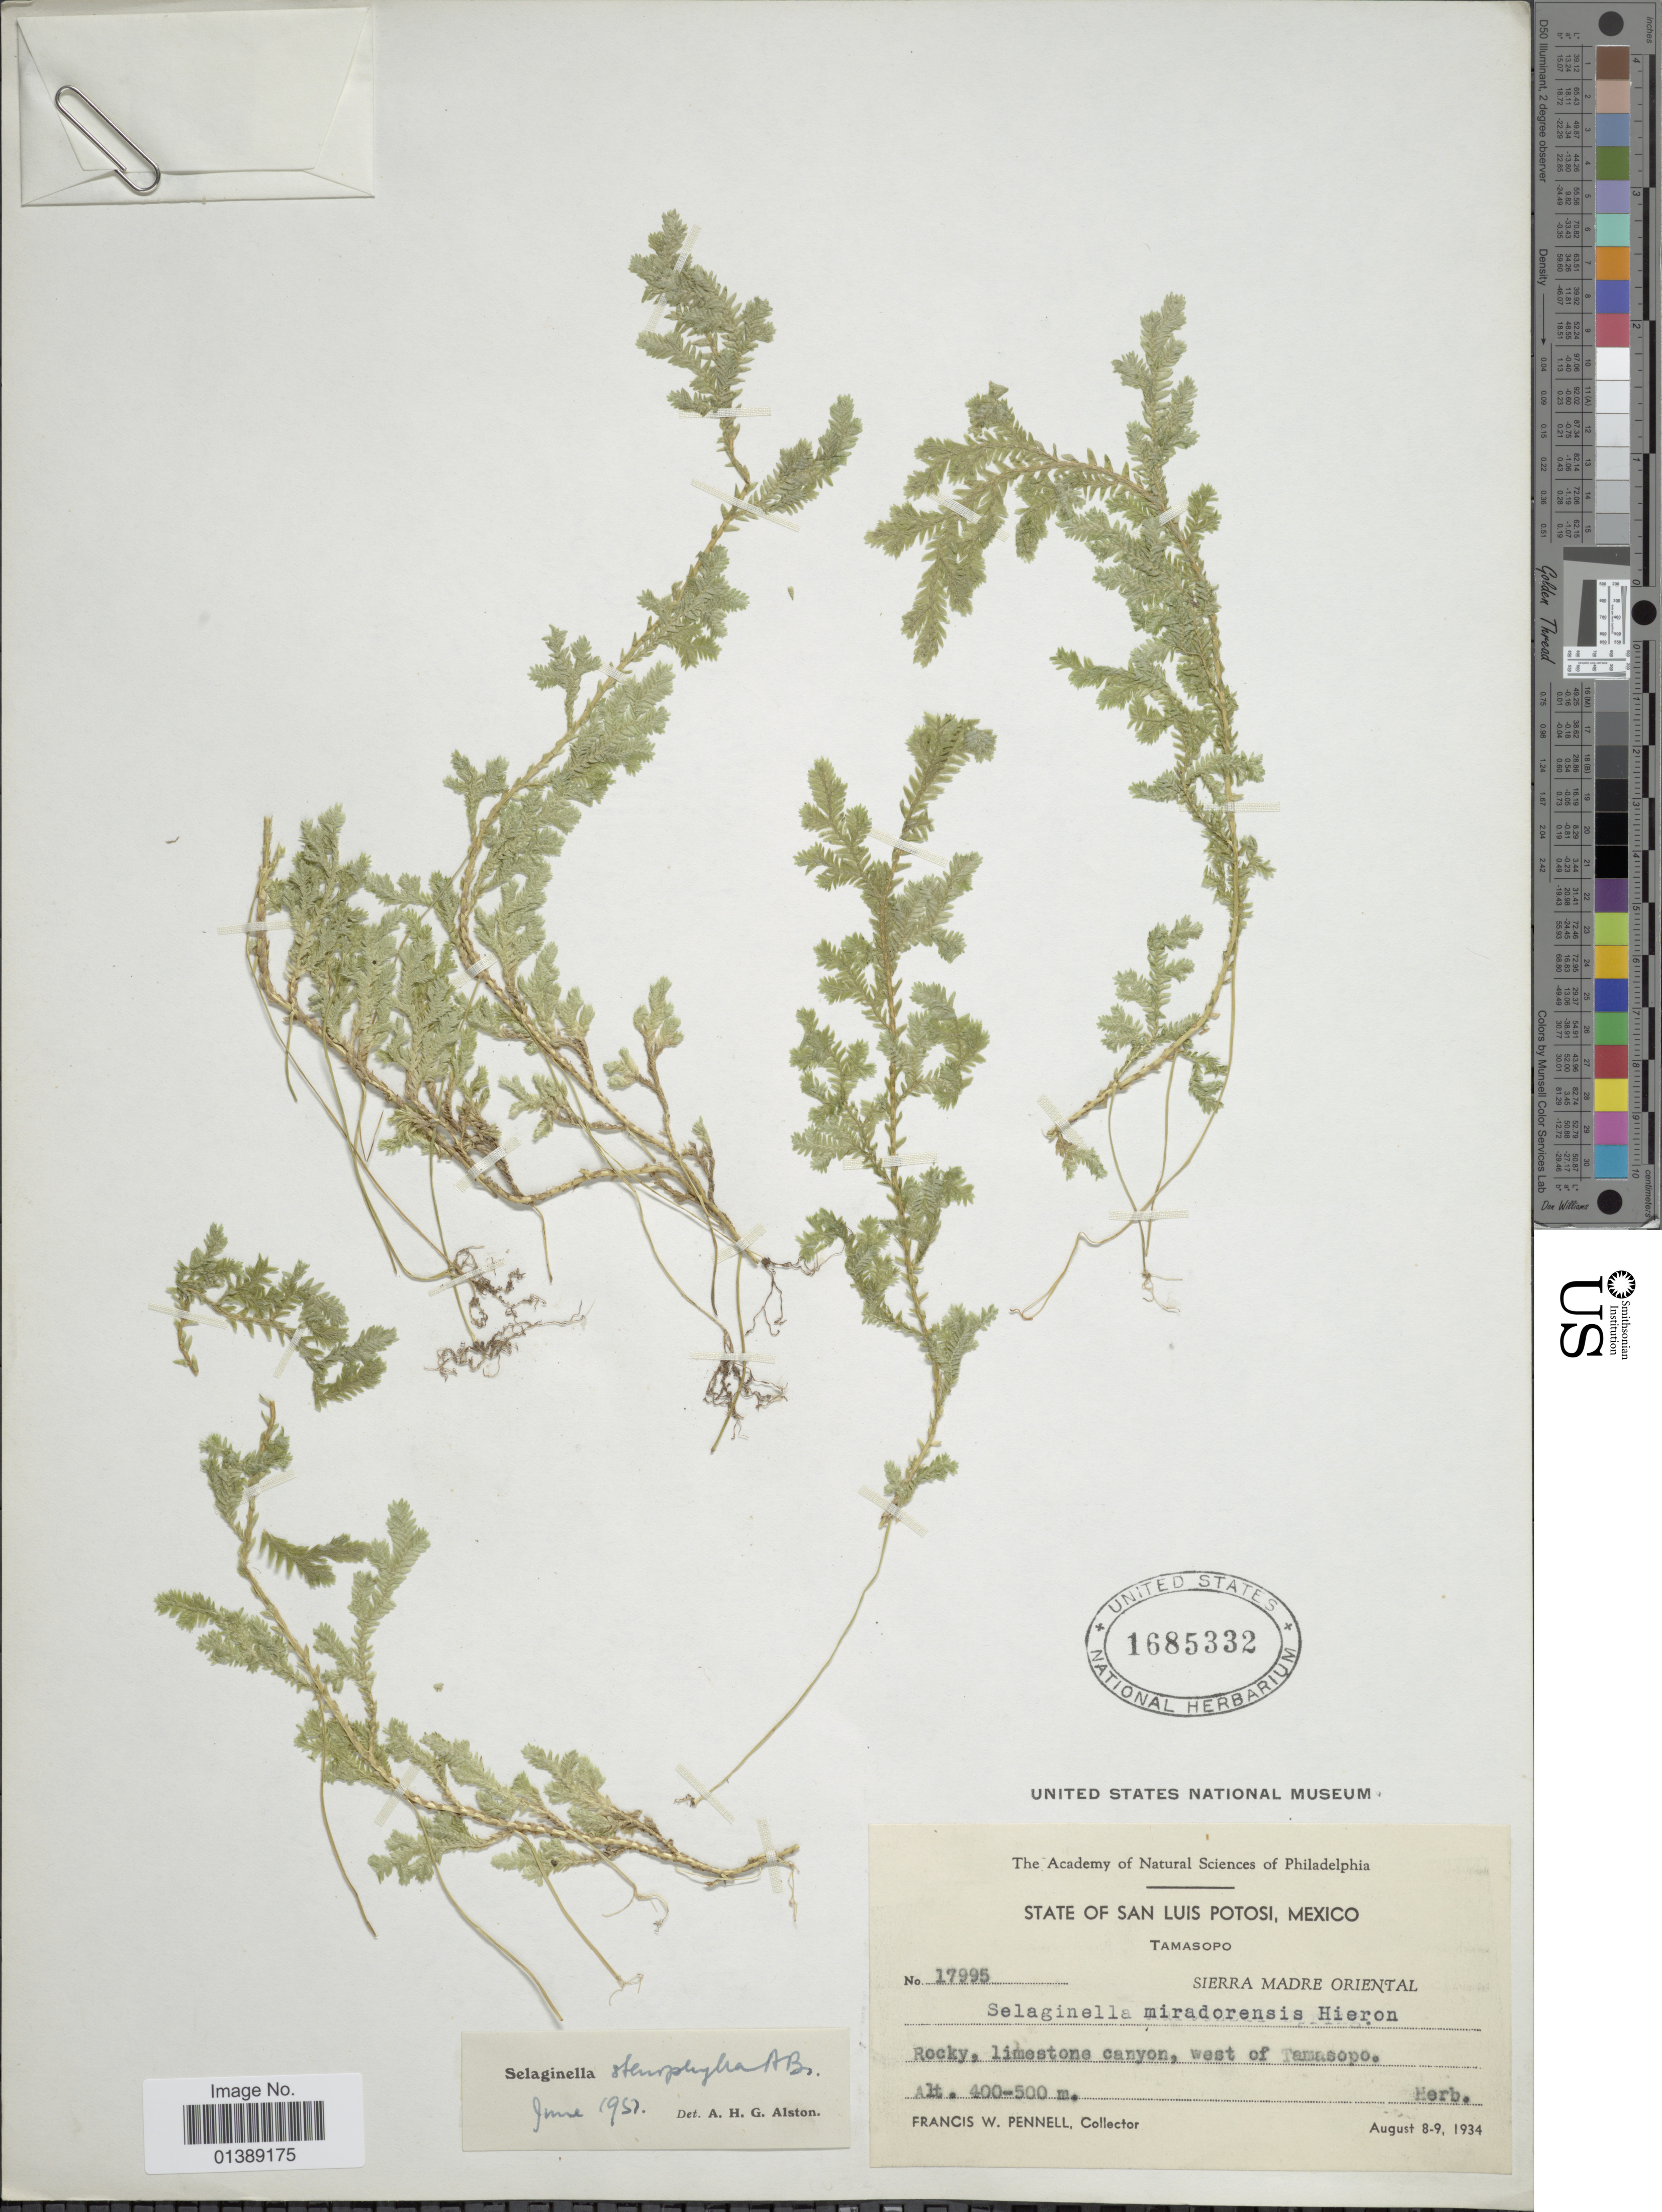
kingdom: Plantae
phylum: Tracheophyta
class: Lycopodiopsida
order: Selaginellales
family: Selaginellaceae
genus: Selaginella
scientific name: Selaginella stenophylla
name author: A. Braun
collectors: F. W. Pennell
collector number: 17995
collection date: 1934-08-08/1934-08-09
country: Mexico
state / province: San Luis Potosí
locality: Tamasopo, Sierra MAdre Oriental, Rocky, limestone canyon, west of Tamasopo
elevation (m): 400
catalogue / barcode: US 1685332